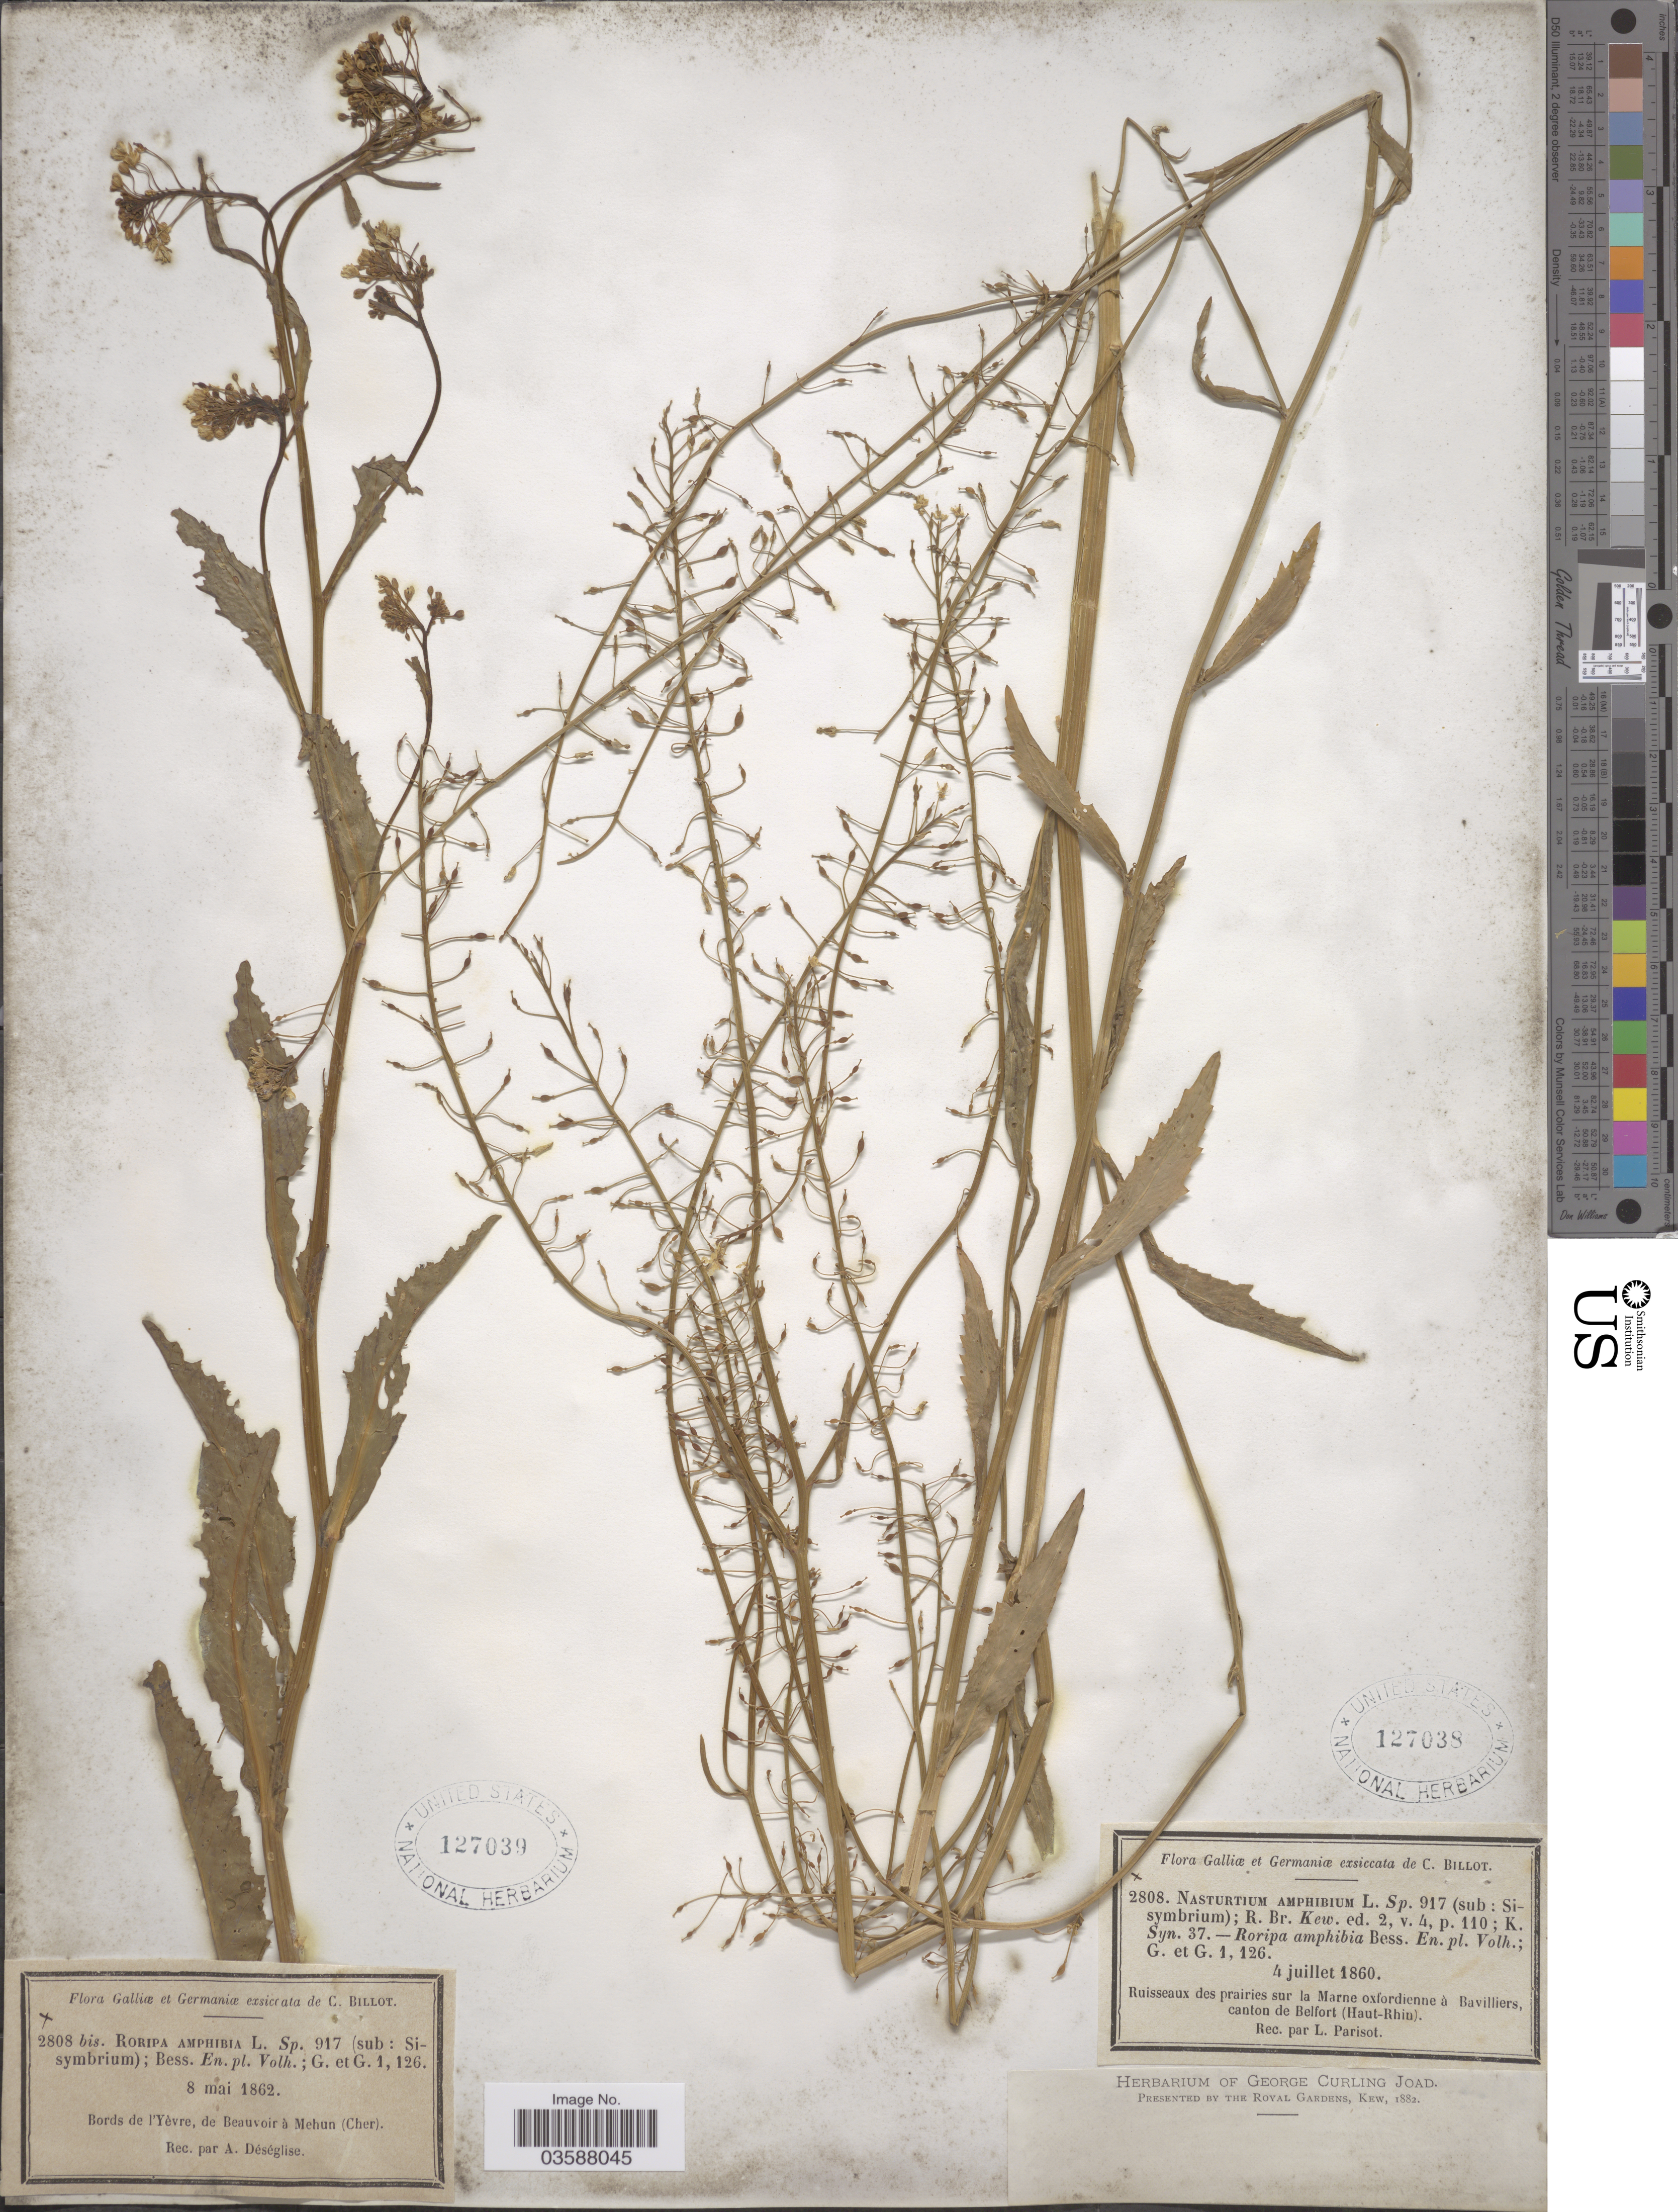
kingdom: Plantae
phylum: Tracheophyta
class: Magnoliopsida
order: Brassicales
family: Brassicaceae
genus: Rorippa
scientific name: Rorippa amphibia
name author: (L.) Besser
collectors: L. Parisot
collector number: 2808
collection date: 1860-07-04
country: France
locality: Galliæ et Germaniæ. Ruisseaux des prairies sur la Marne oxfordienne à Bavilliers, canton de Belfort (Haut-Rhin).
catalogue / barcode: US 127038-2